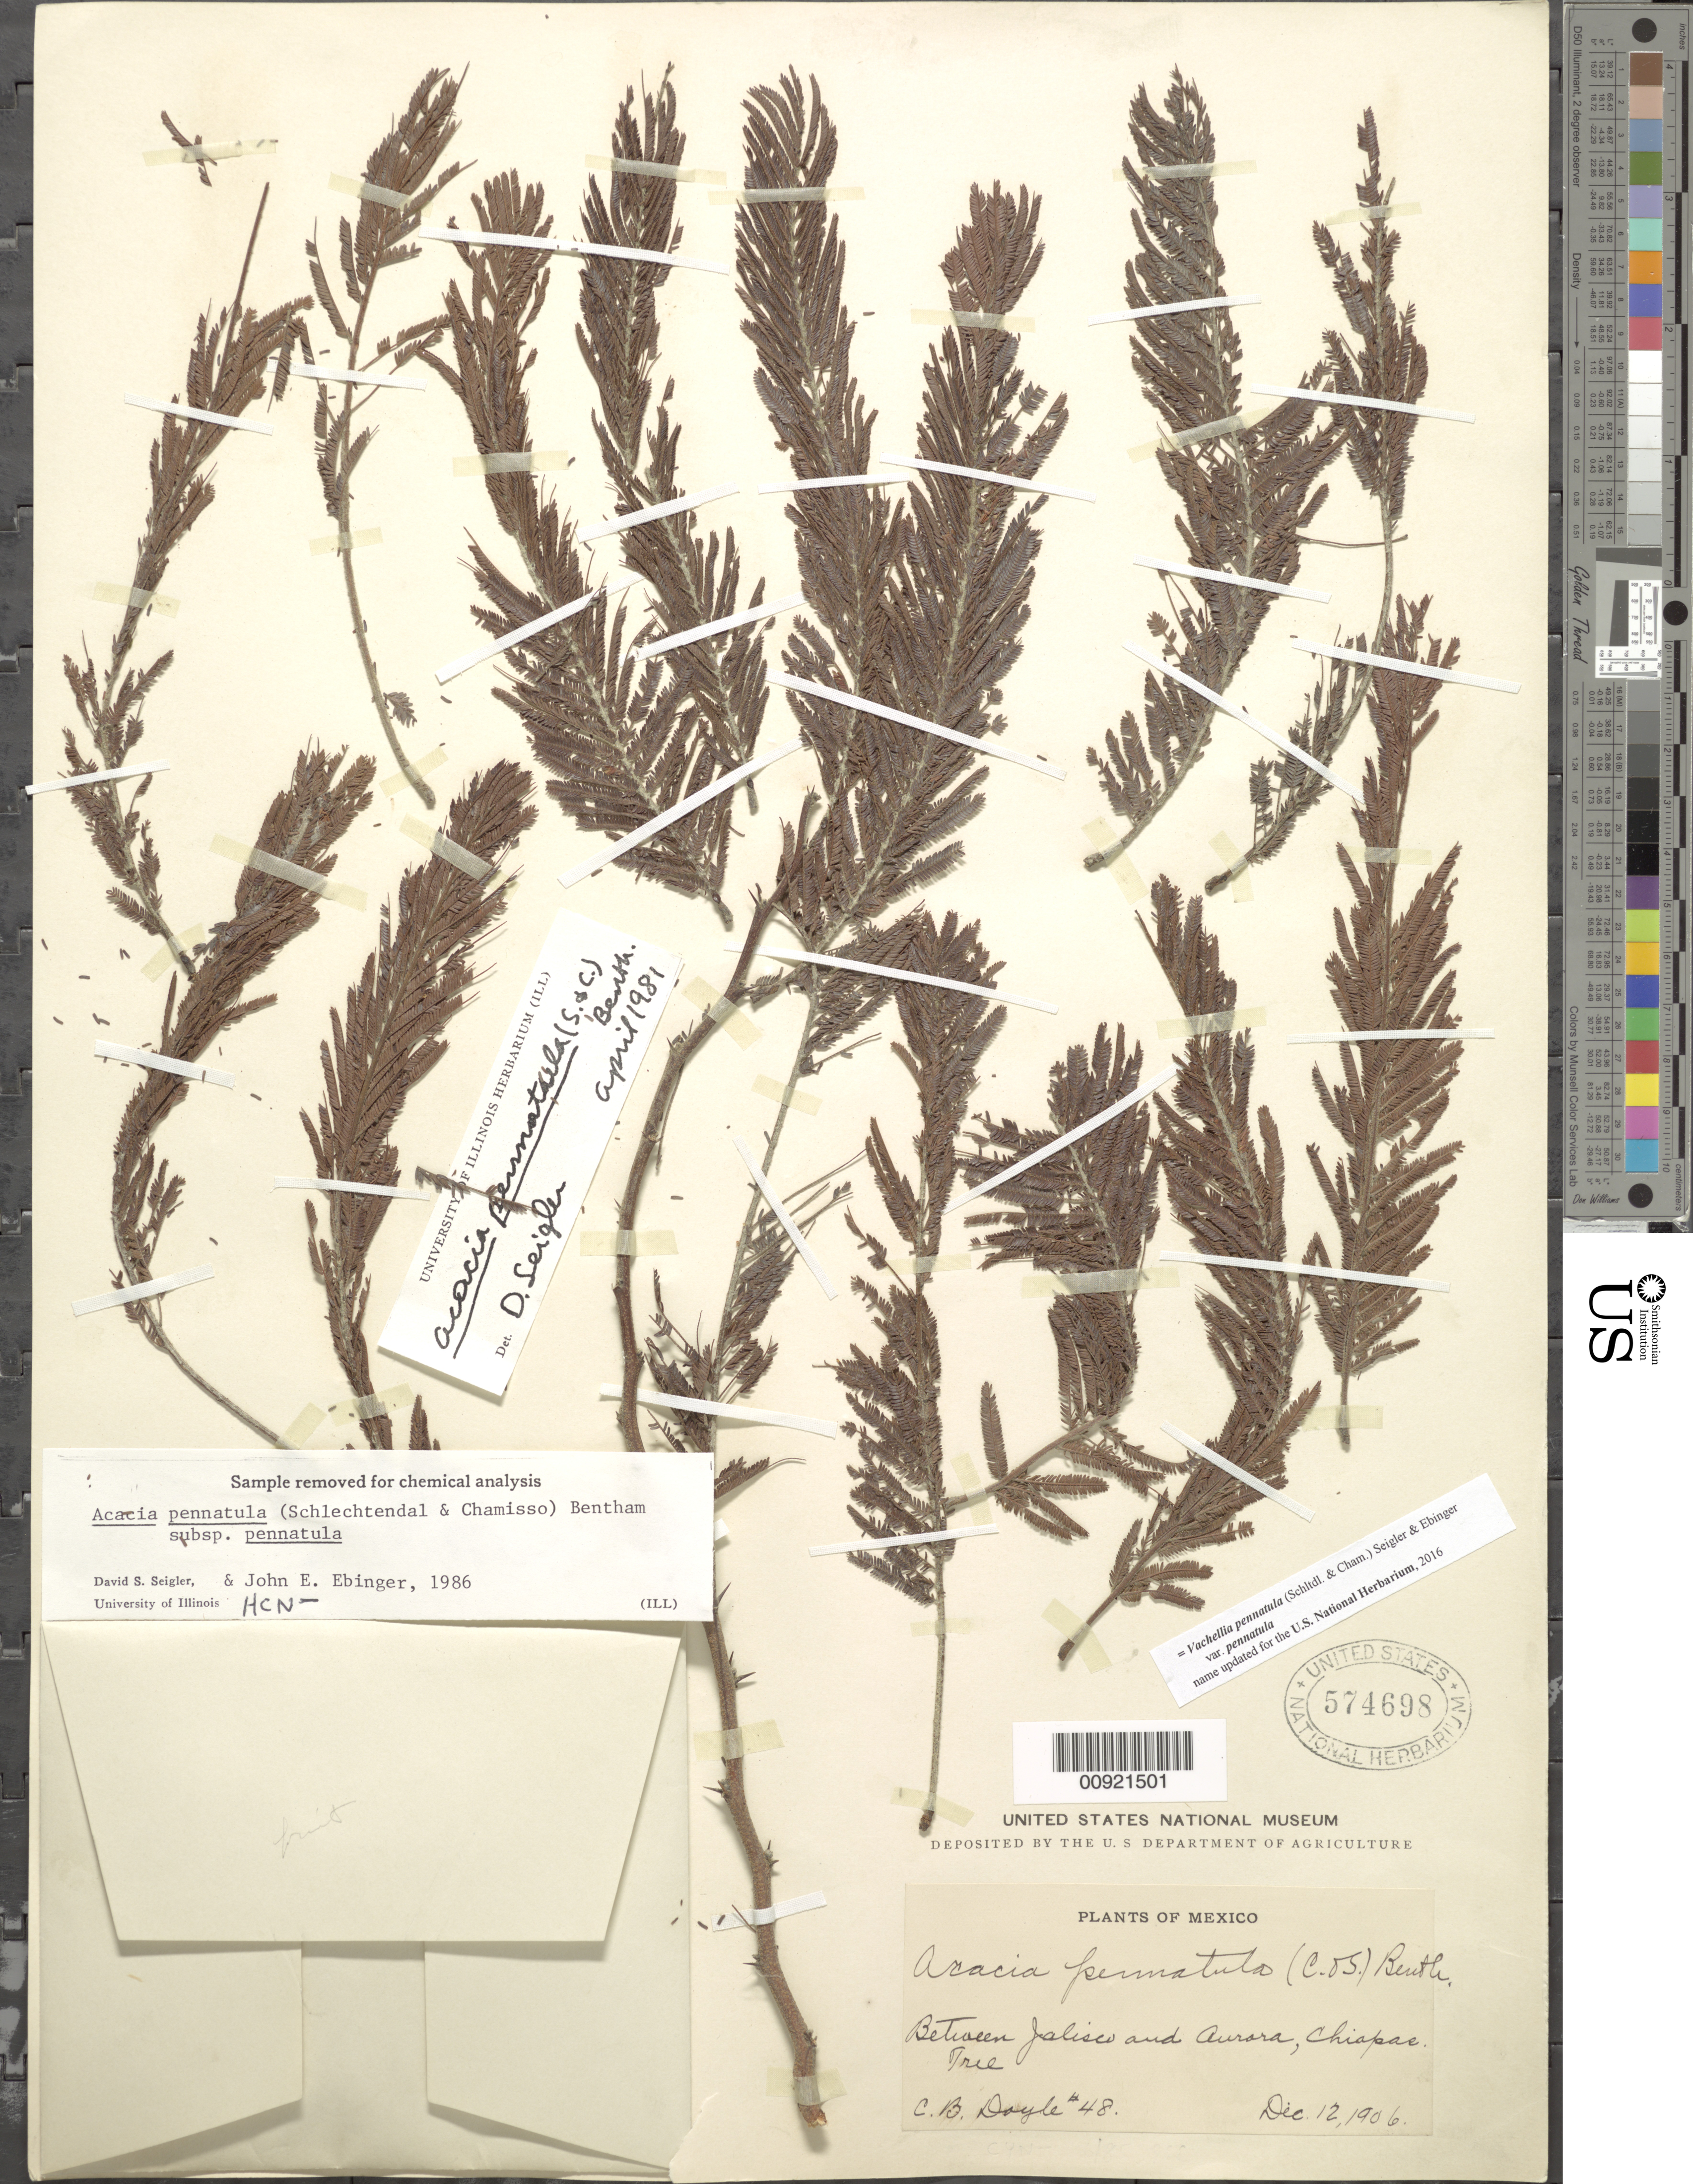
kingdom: Plantae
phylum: Tracheophyta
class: Magnoliopsida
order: Fabales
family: Fabaceae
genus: Vachellia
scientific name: Vachellia pennatula var. pennatula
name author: (Schltdl. & Cham.) Seigler & Ebinger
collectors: C. Doyle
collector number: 48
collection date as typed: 12 Dec 1906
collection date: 1906-12-12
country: Mexico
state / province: Chiapas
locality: Between Jalisco and Aurora, Chiapas.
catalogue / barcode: US 574698